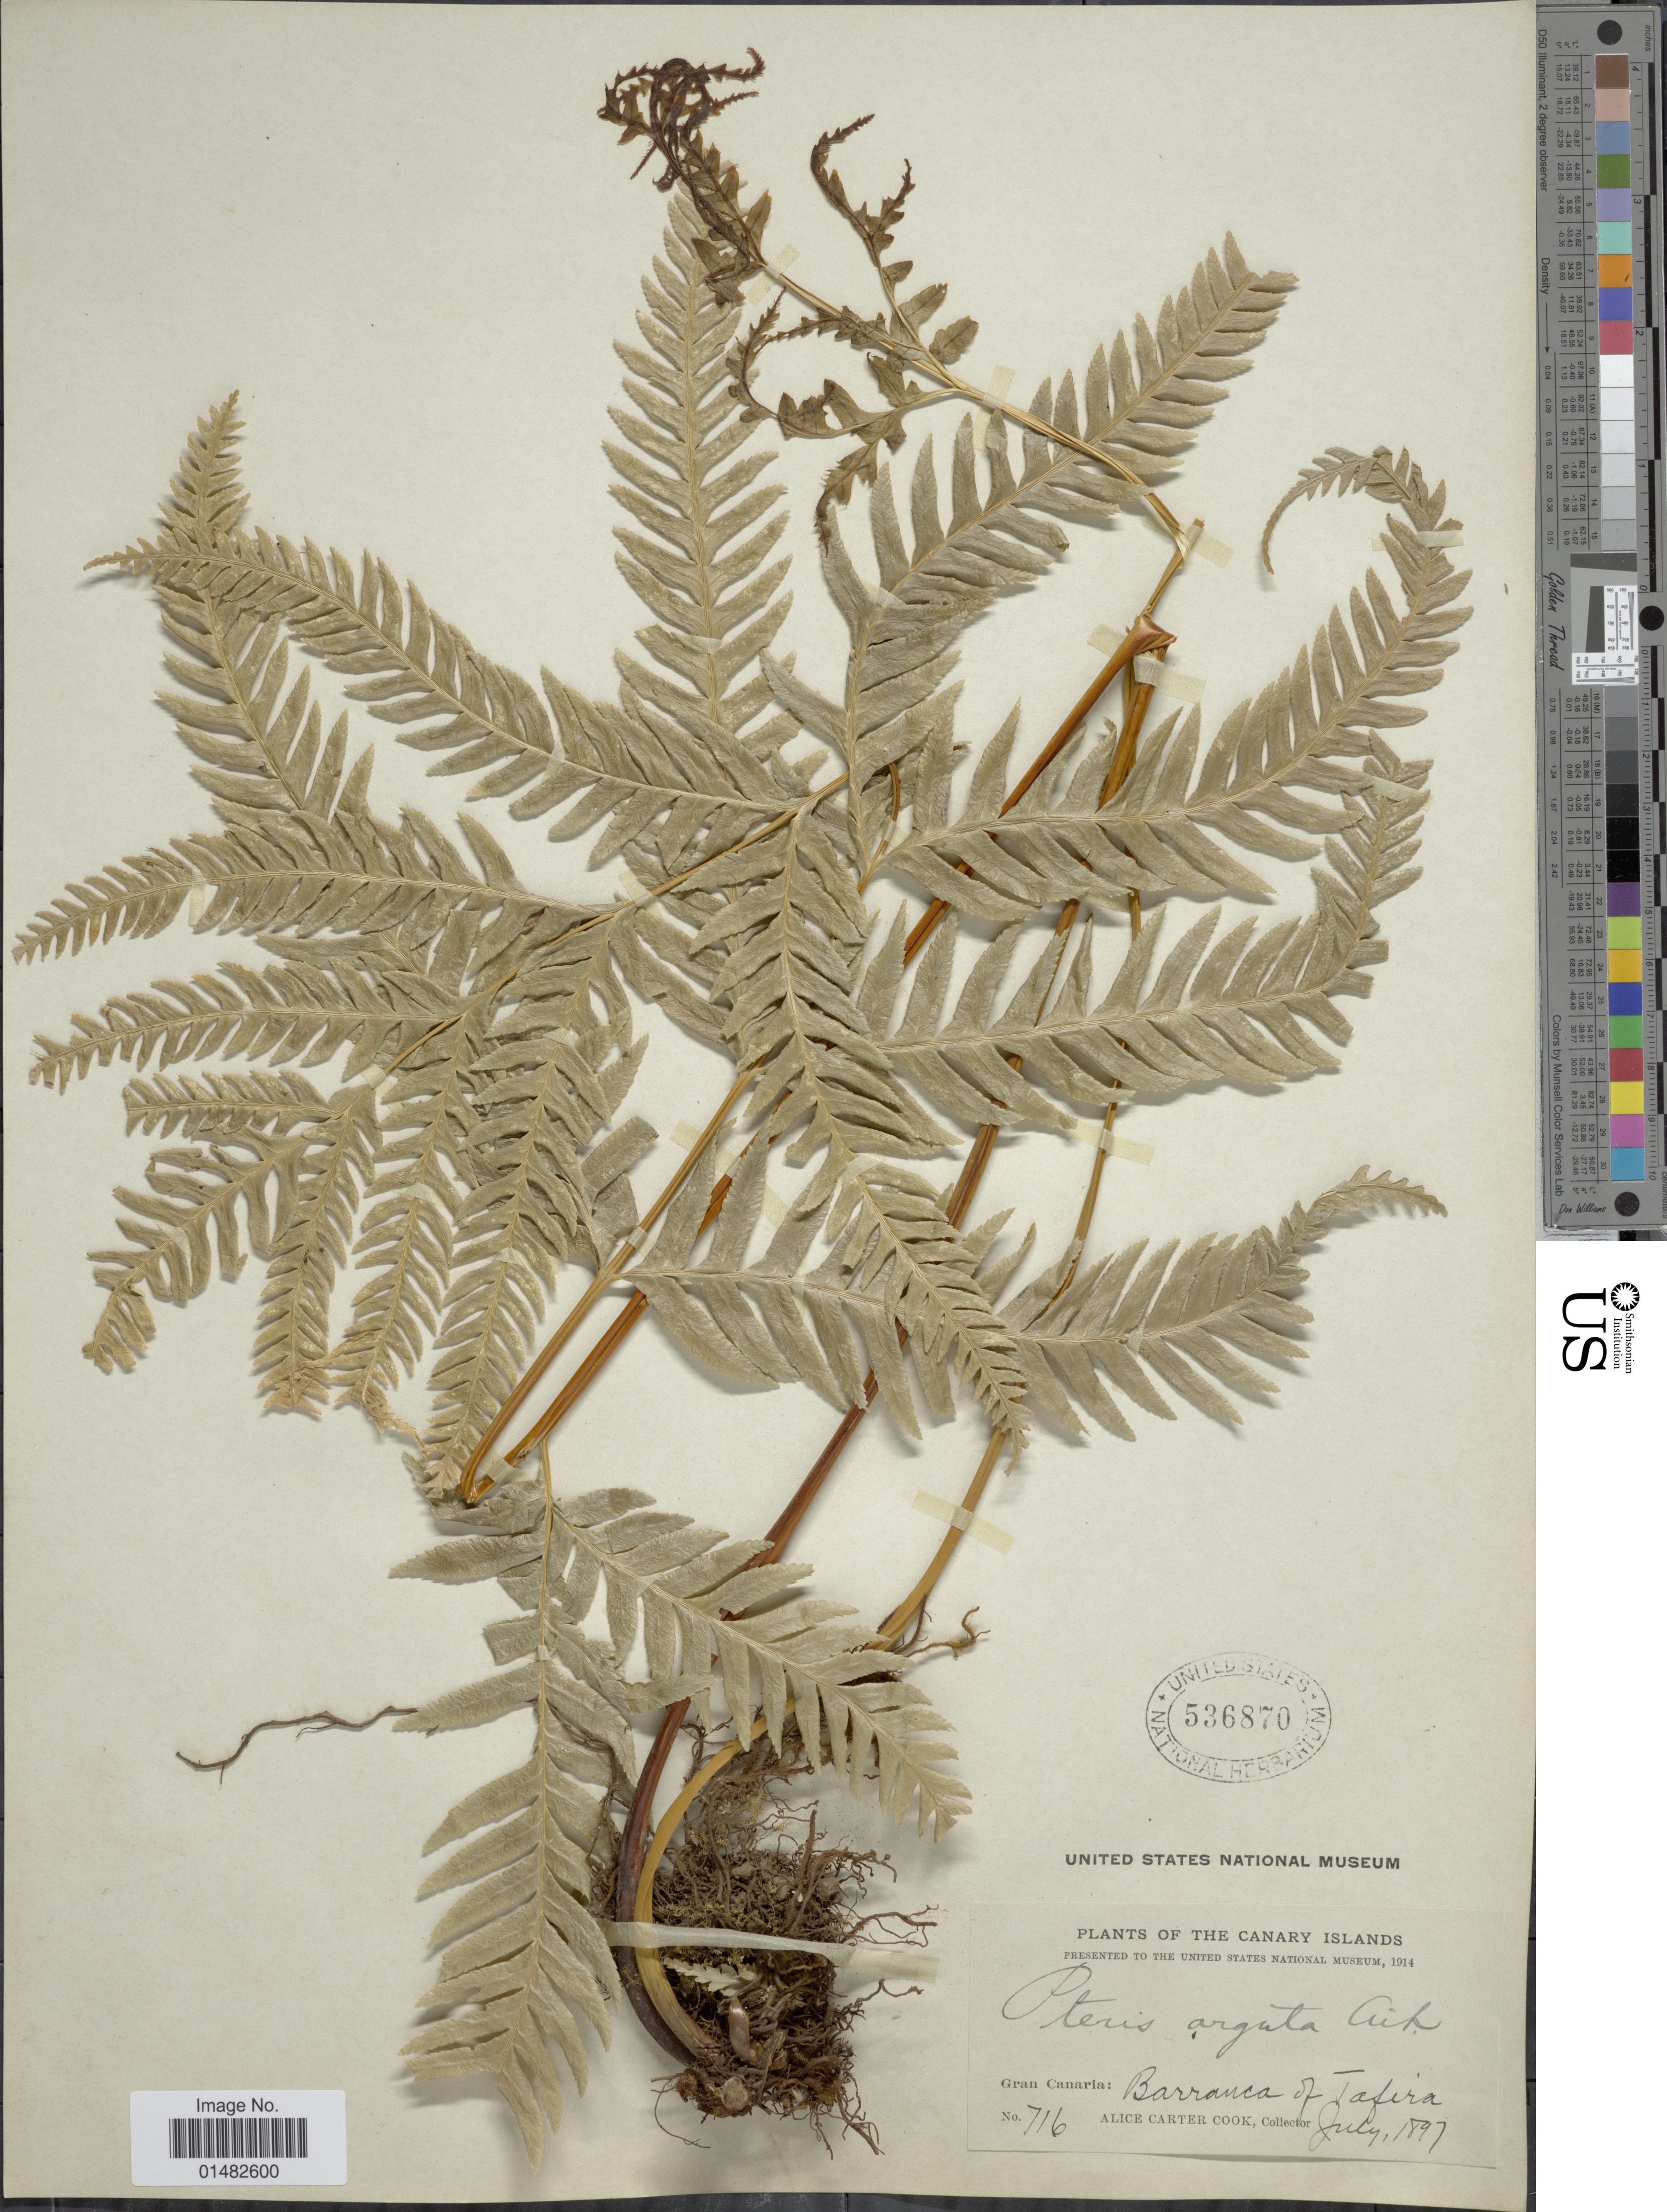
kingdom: Plantae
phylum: Tracheophyta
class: Polypodiopsida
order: Polypodiales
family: Pteridaceae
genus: Pteris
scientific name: Pteris arguta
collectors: Alice C. Cook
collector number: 716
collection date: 1897-06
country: Spain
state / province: Canarias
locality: The Canary Islands: Gran Canaria : Barranca of Tafira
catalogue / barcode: US 536870